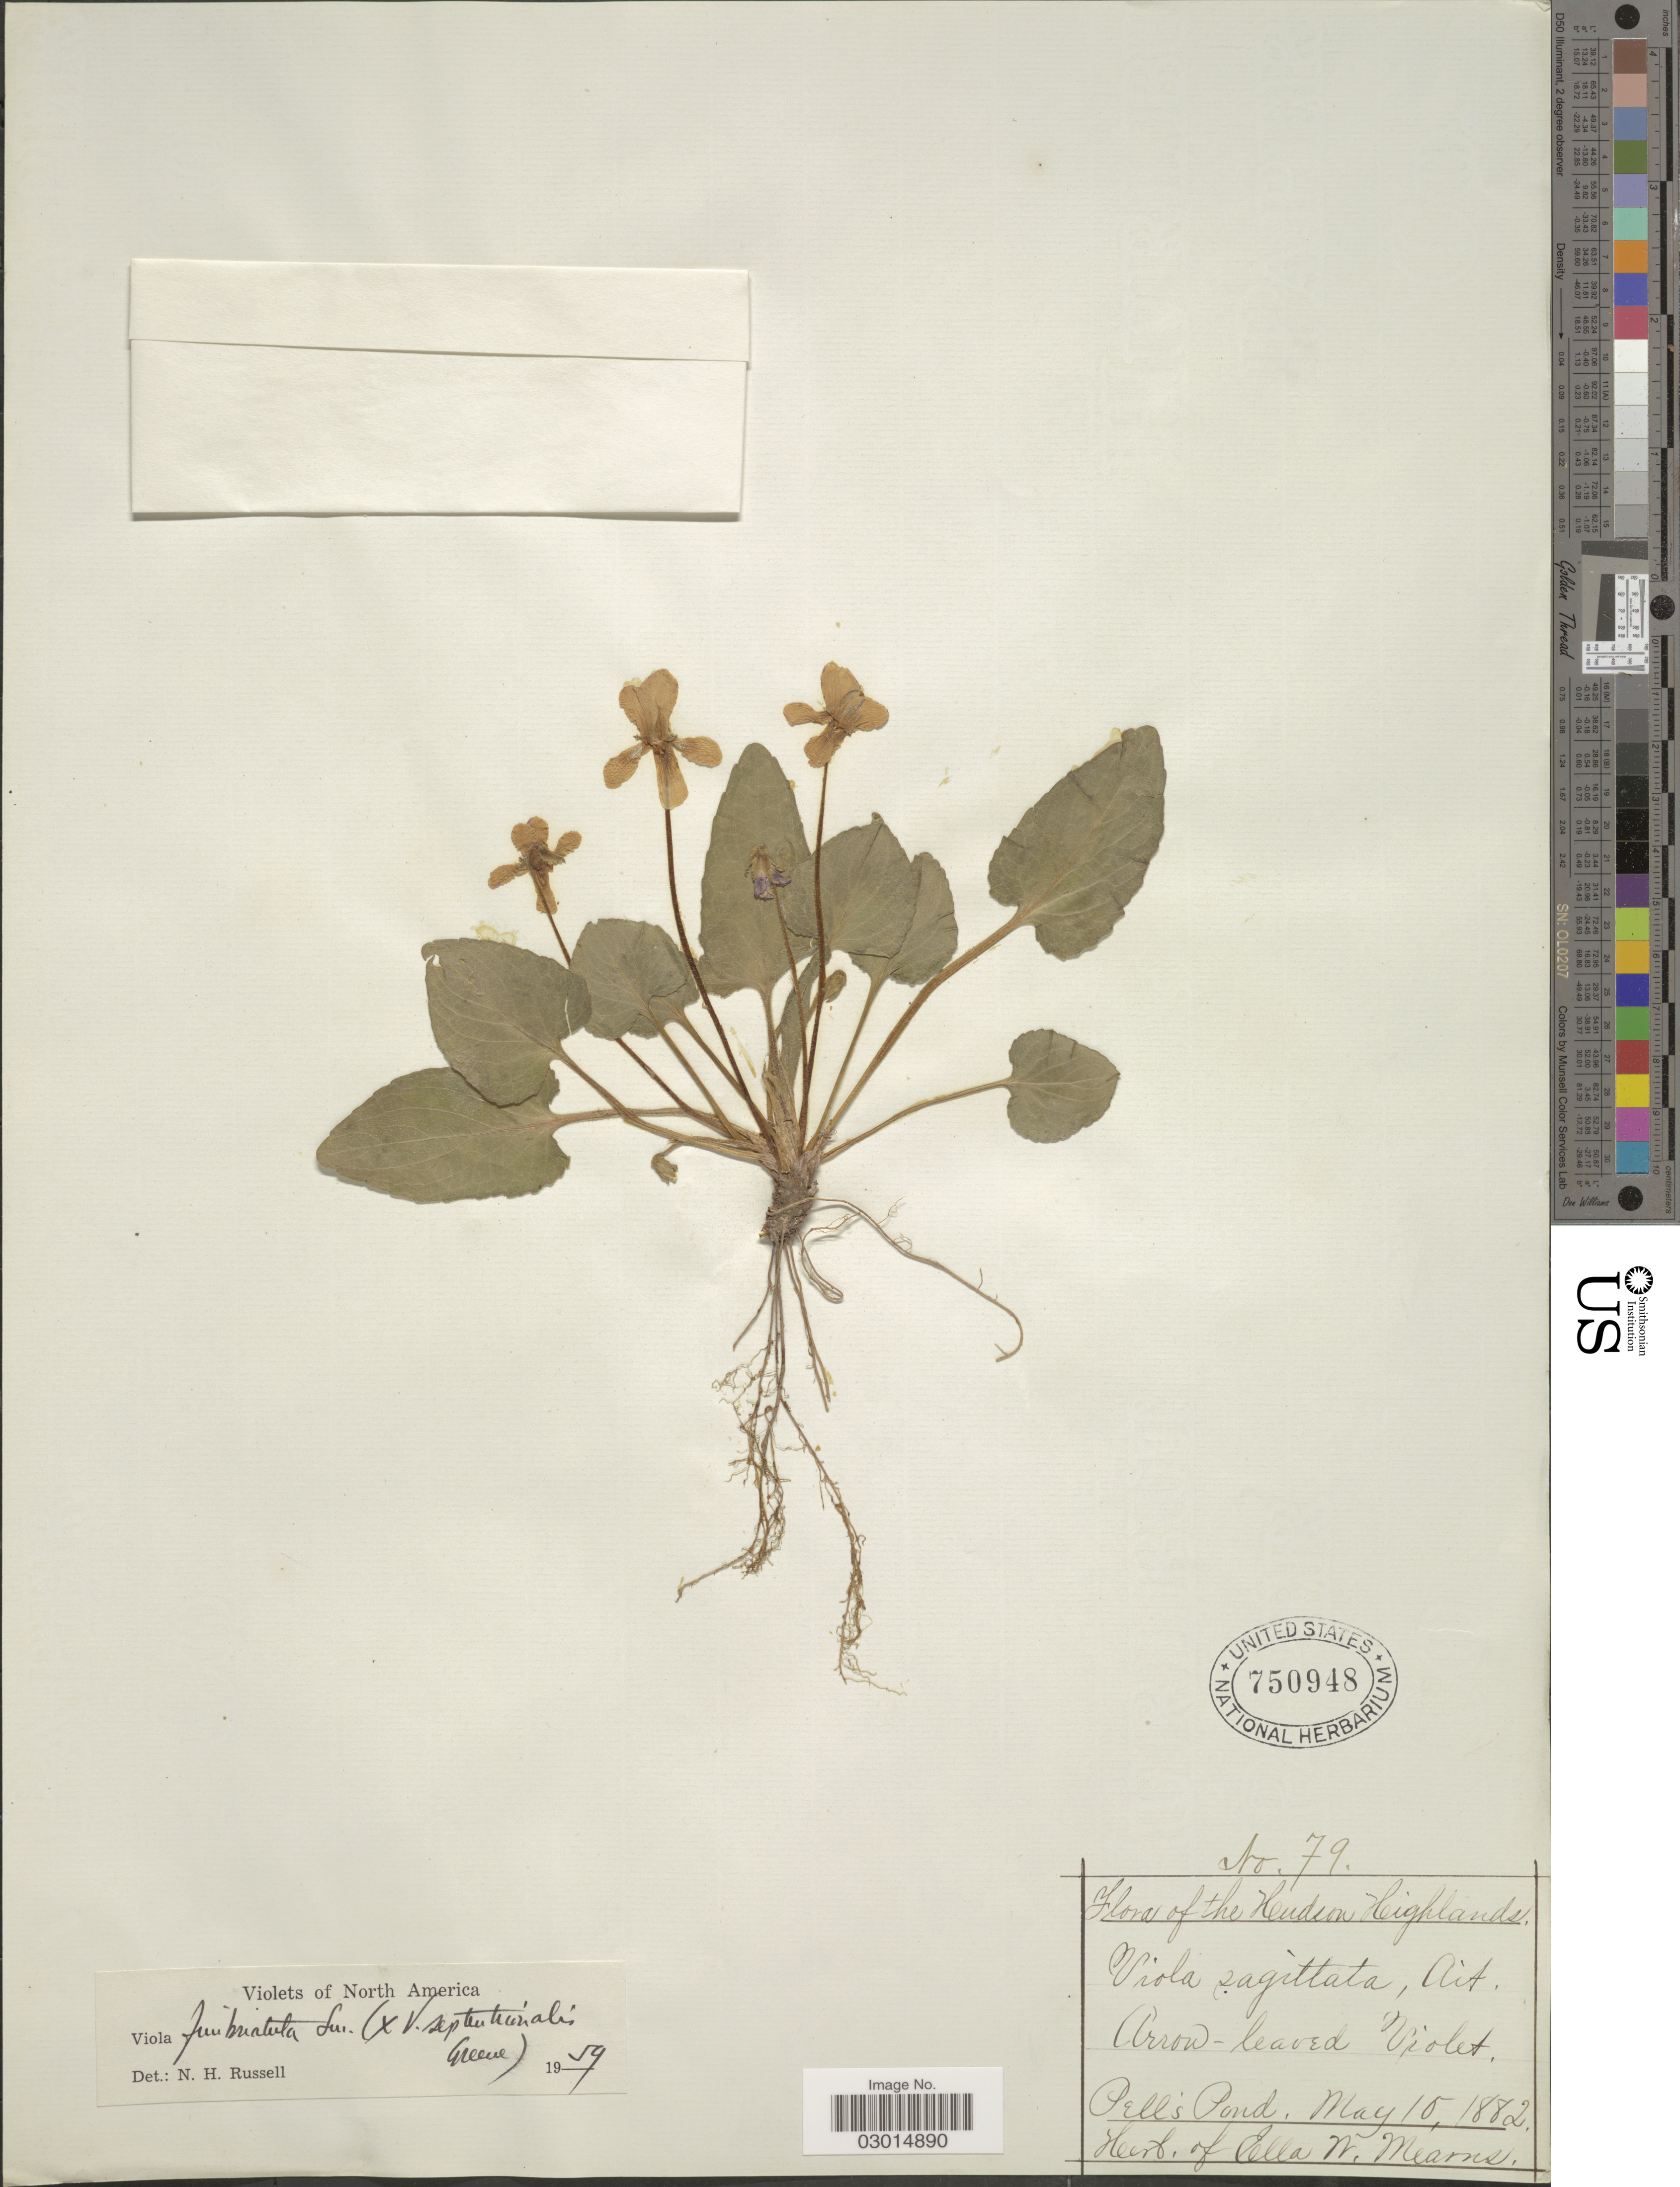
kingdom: Plantae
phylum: Tracheophyta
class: Magnoliopsida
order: Malpighiales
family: Violaceae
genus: Viola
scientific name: Viola fimbriatula x V. septentrionalis Greene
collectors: ex herb. Ella W. Mearns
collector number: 79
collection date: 1882-05-10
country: United States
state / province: New York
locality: Hudson Highlands. Pell's Pond.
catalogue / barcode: US 750948